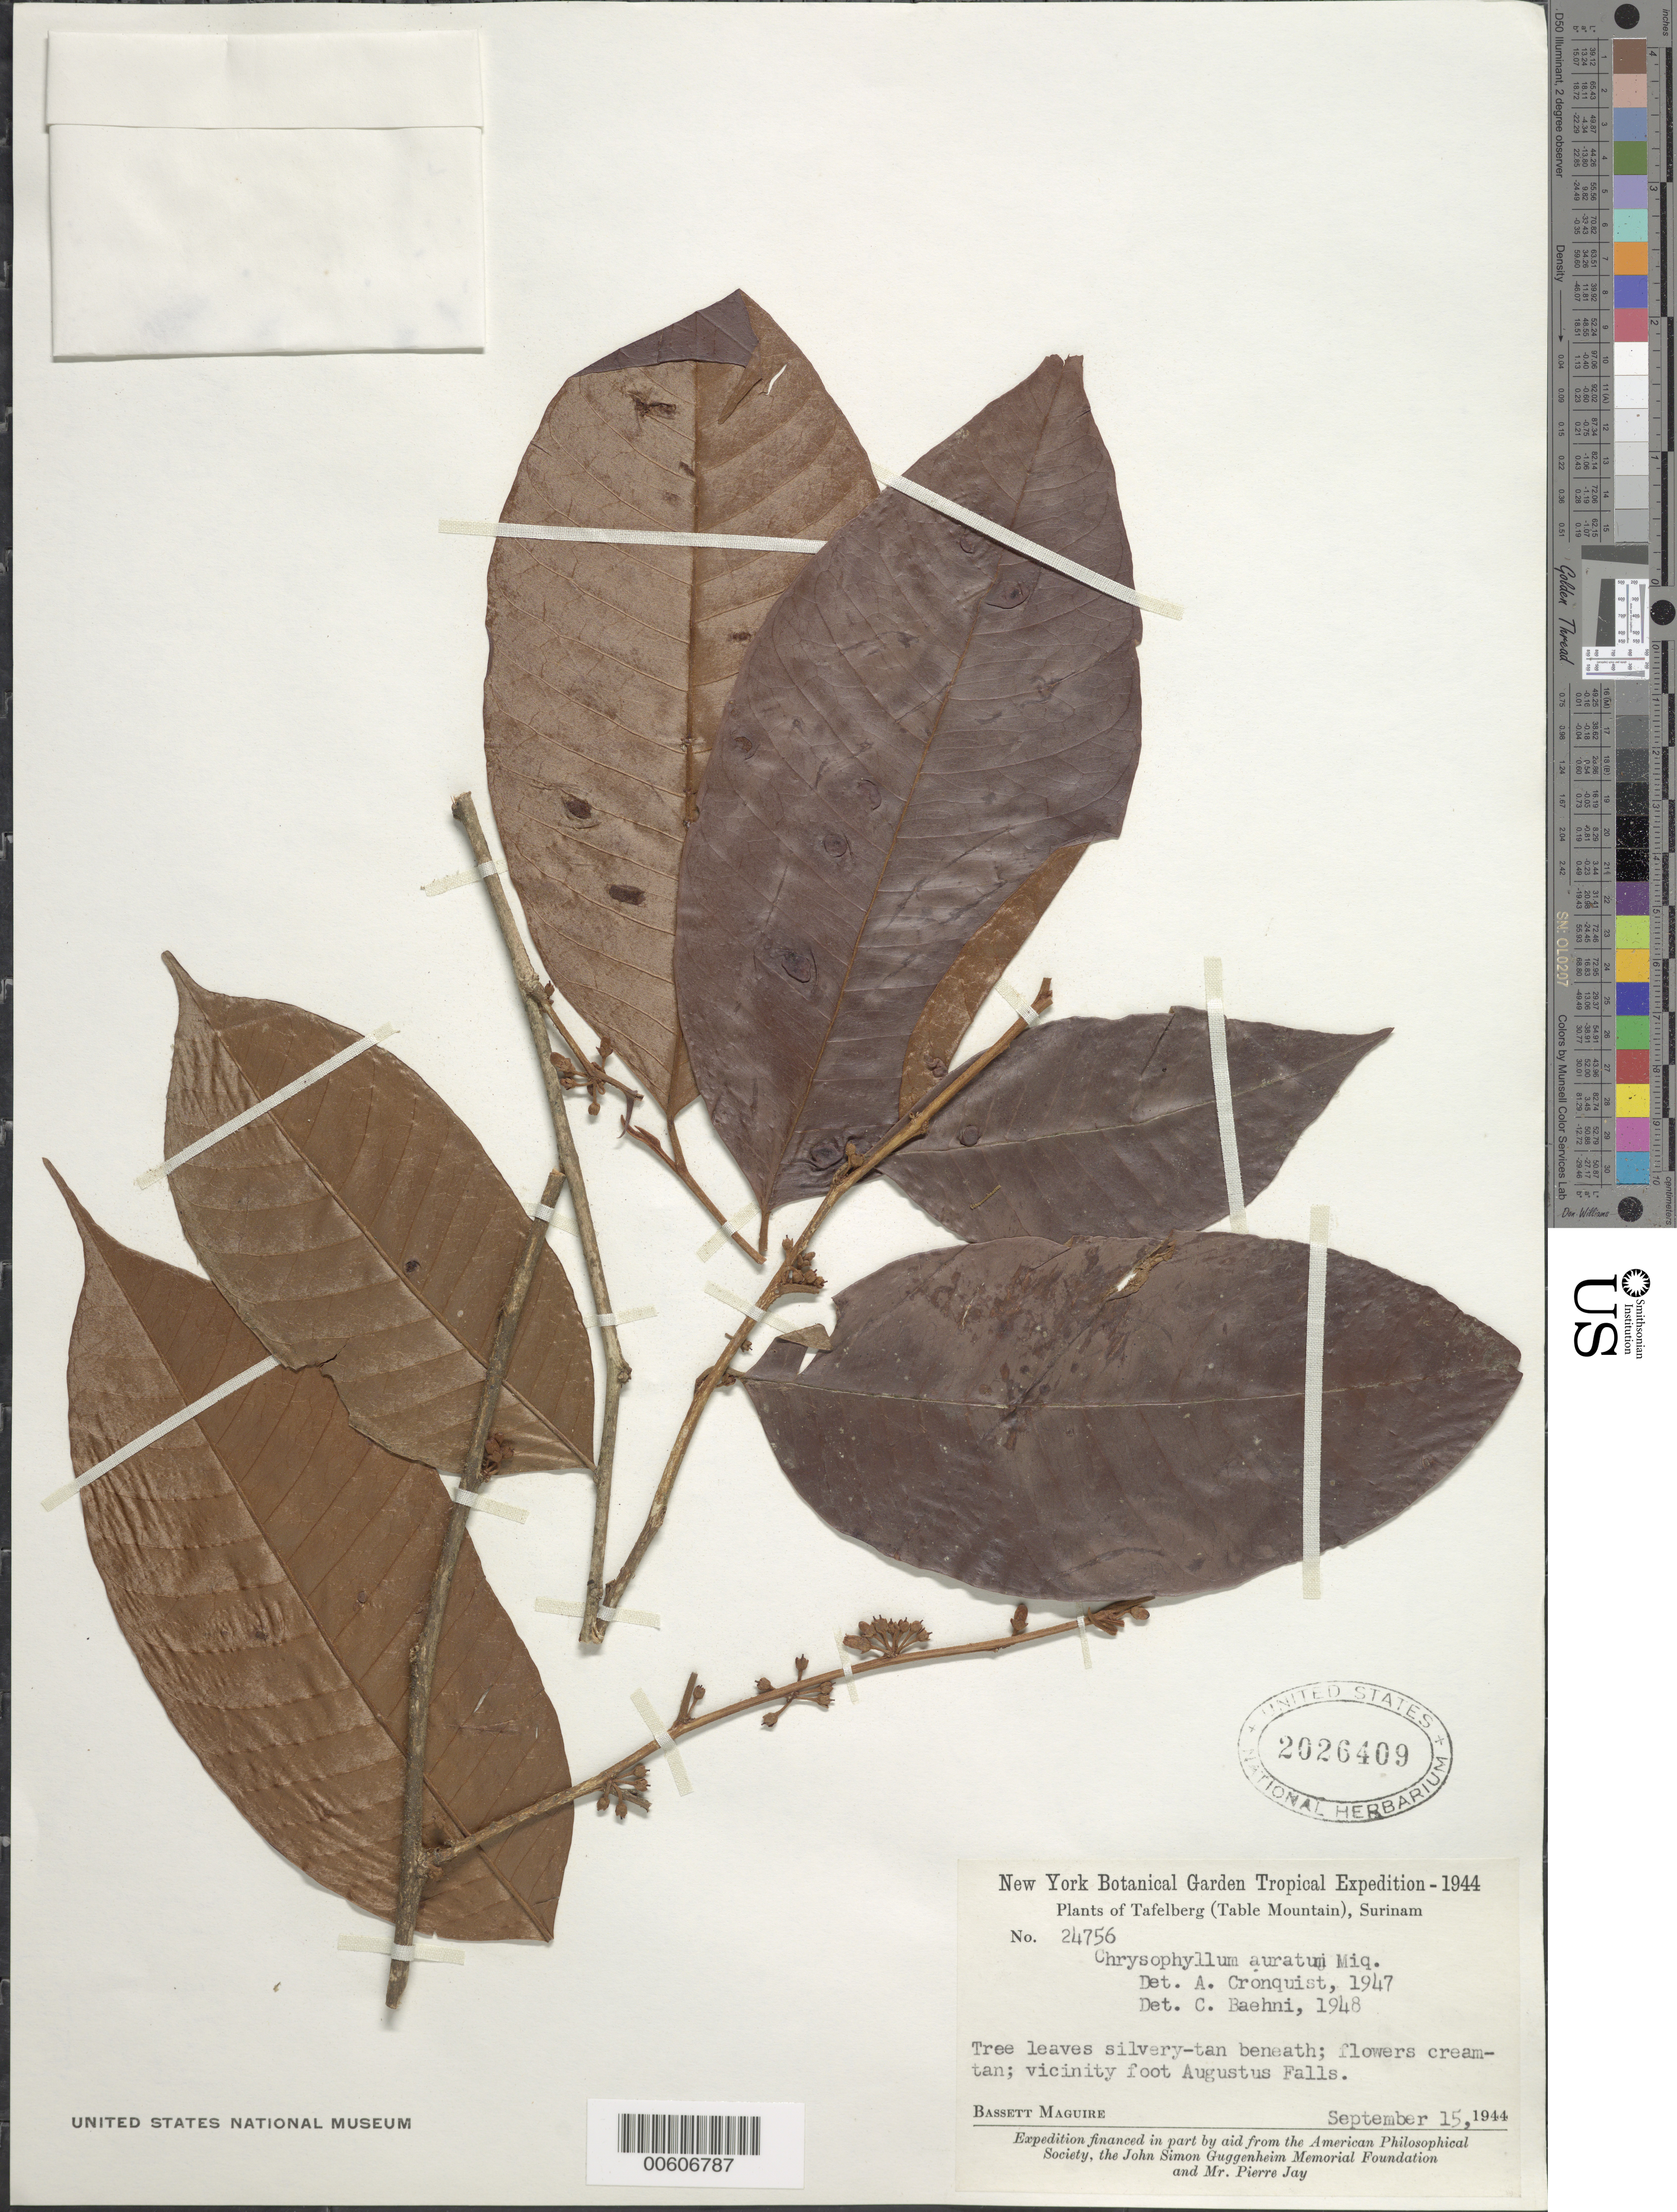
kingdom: Plantae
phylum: Tracheophyta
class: Magnoliopsida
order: Ericales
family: Sapotaceae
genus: Chrysophyllum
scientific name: Chrysophyllum argenteum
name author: Jacq.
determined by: Baehni, C.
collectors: B. Maguire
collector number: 24756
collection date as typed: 15-Sep-44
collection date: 1944-09-15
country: Suriname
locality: Tafelberg (Table Mountain), Augustus Falls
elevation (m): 390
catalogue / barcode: US 2026409